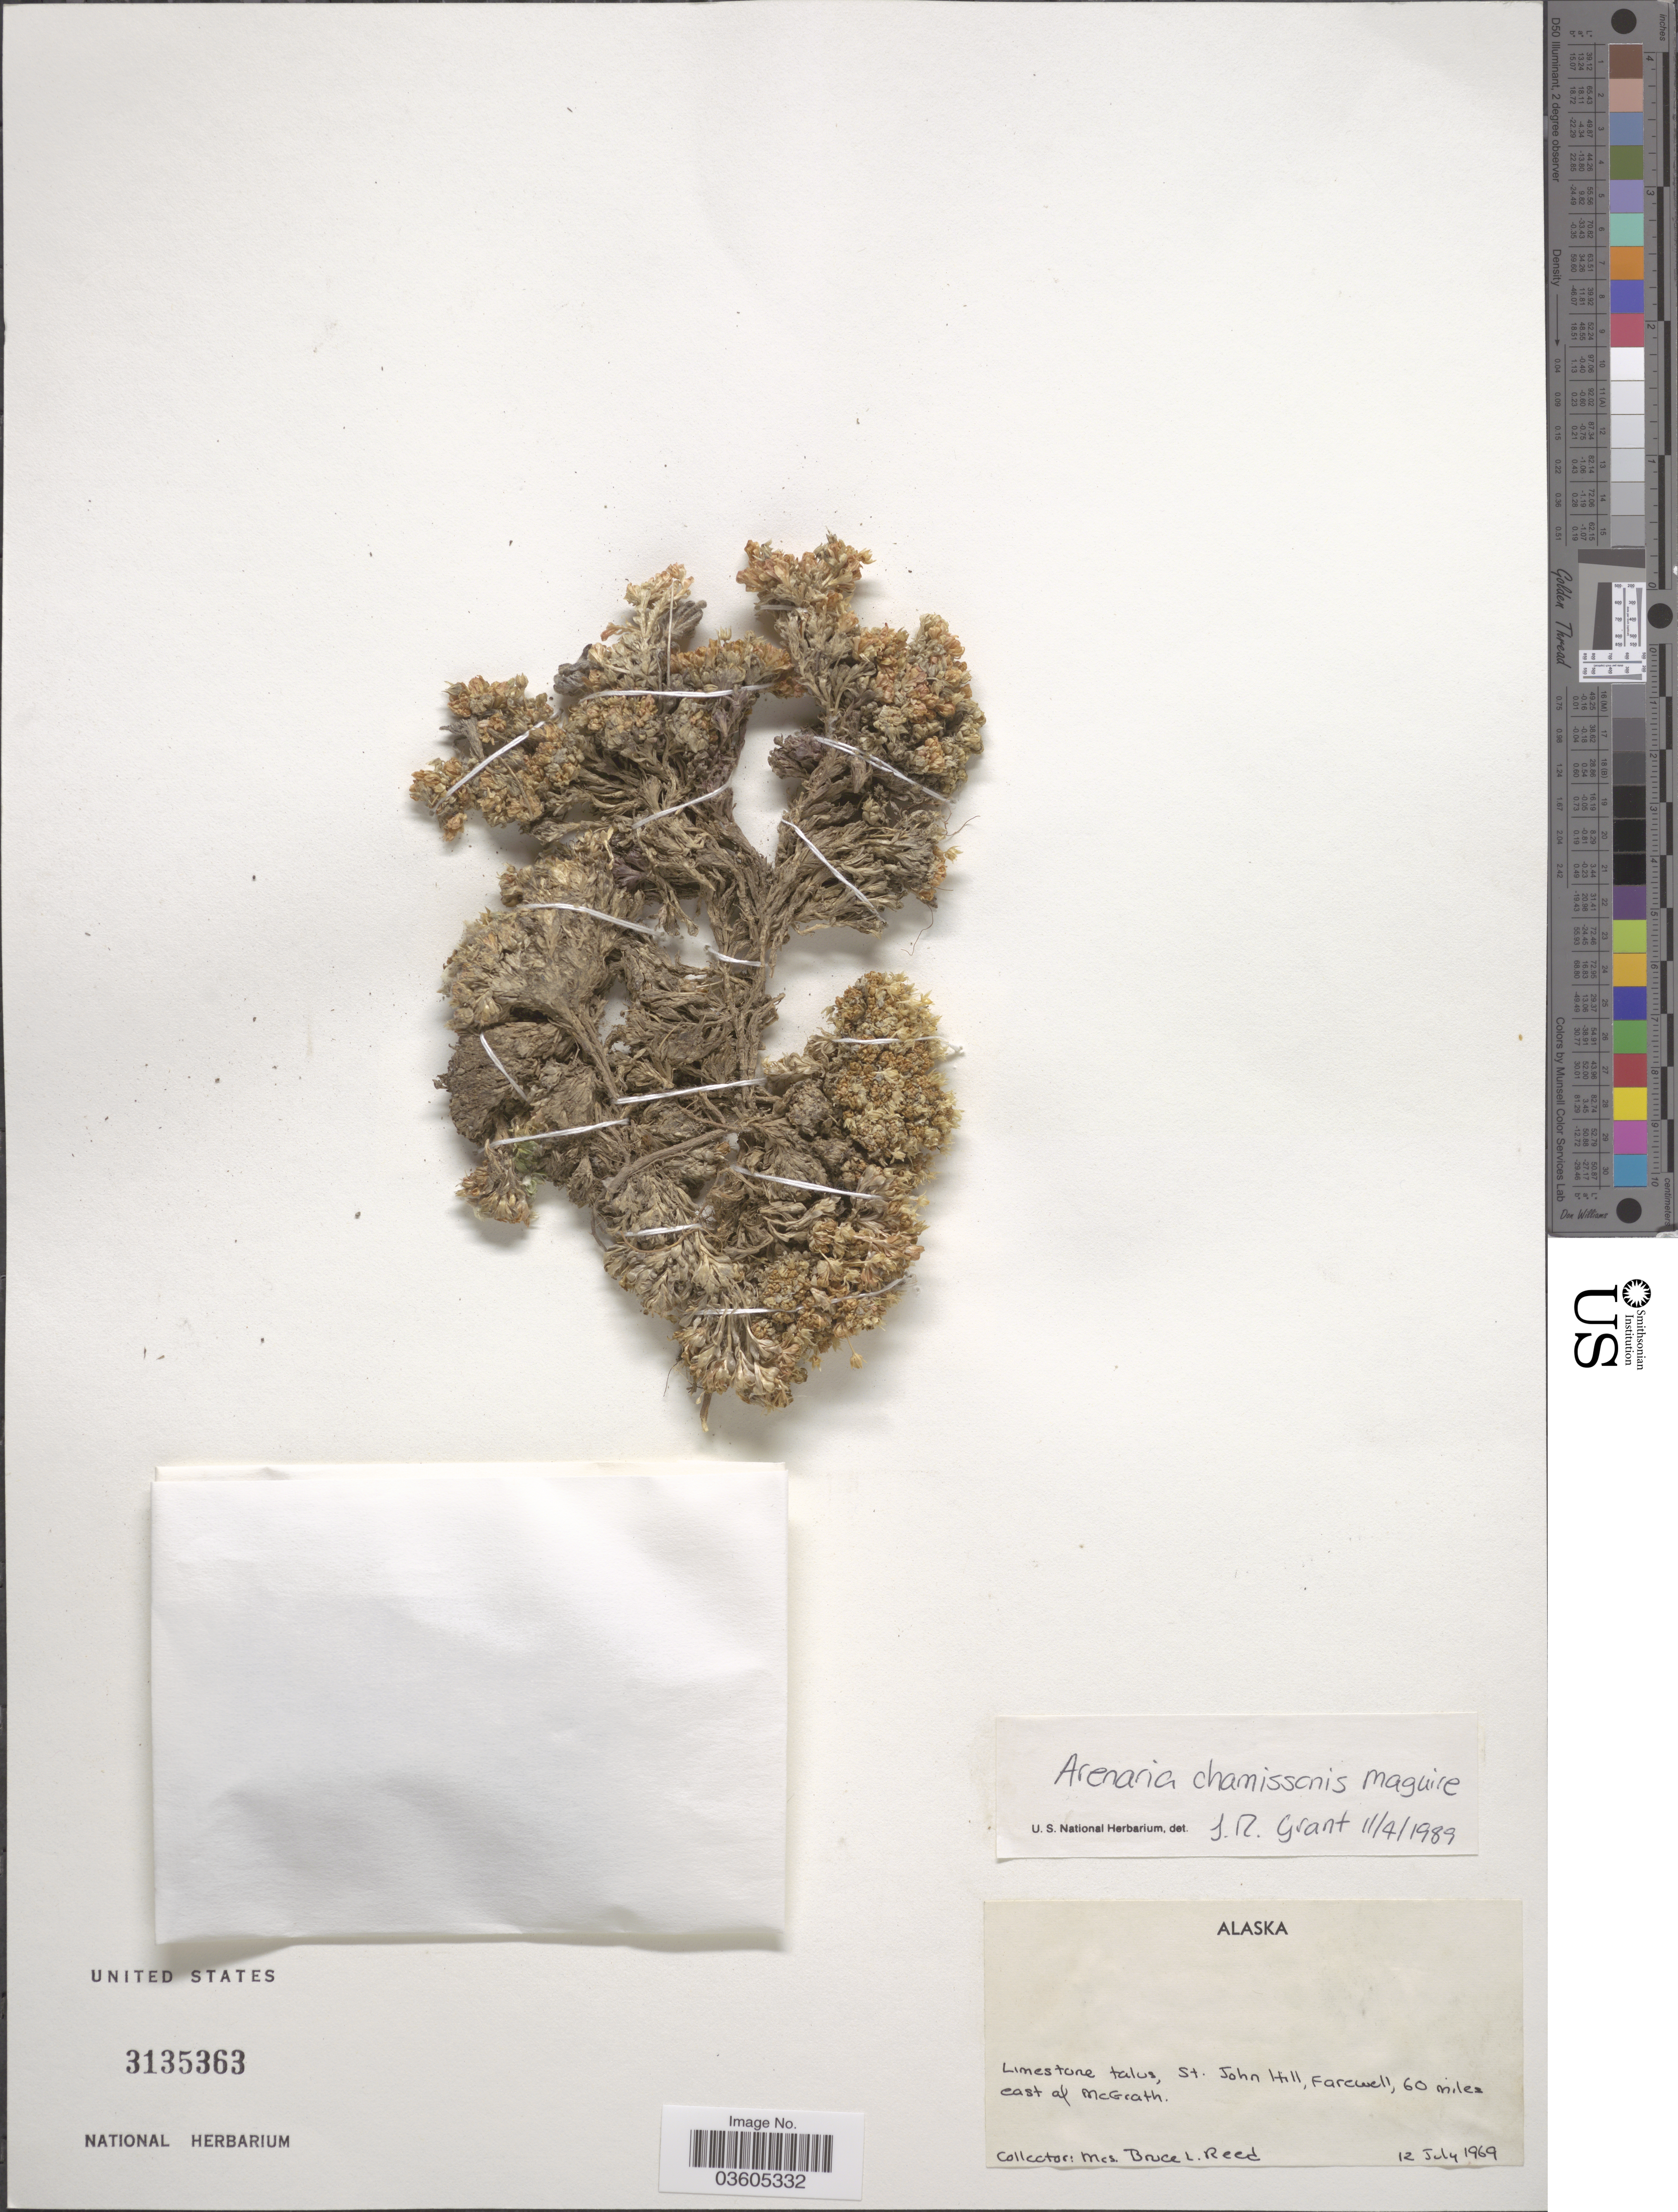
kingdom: Plantae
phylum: Tracheophyta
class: Magnoliopsida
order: Caryophyllales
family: Caryophyllaceae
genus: Arenaria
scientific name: Arenaria chamissonis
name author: Maguire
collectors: B. Reed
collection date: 1969-07-12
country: United States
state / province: Alaska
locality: St. John Hill, Farewell, 60 miles east of McGrath.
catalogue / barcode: US 3135363